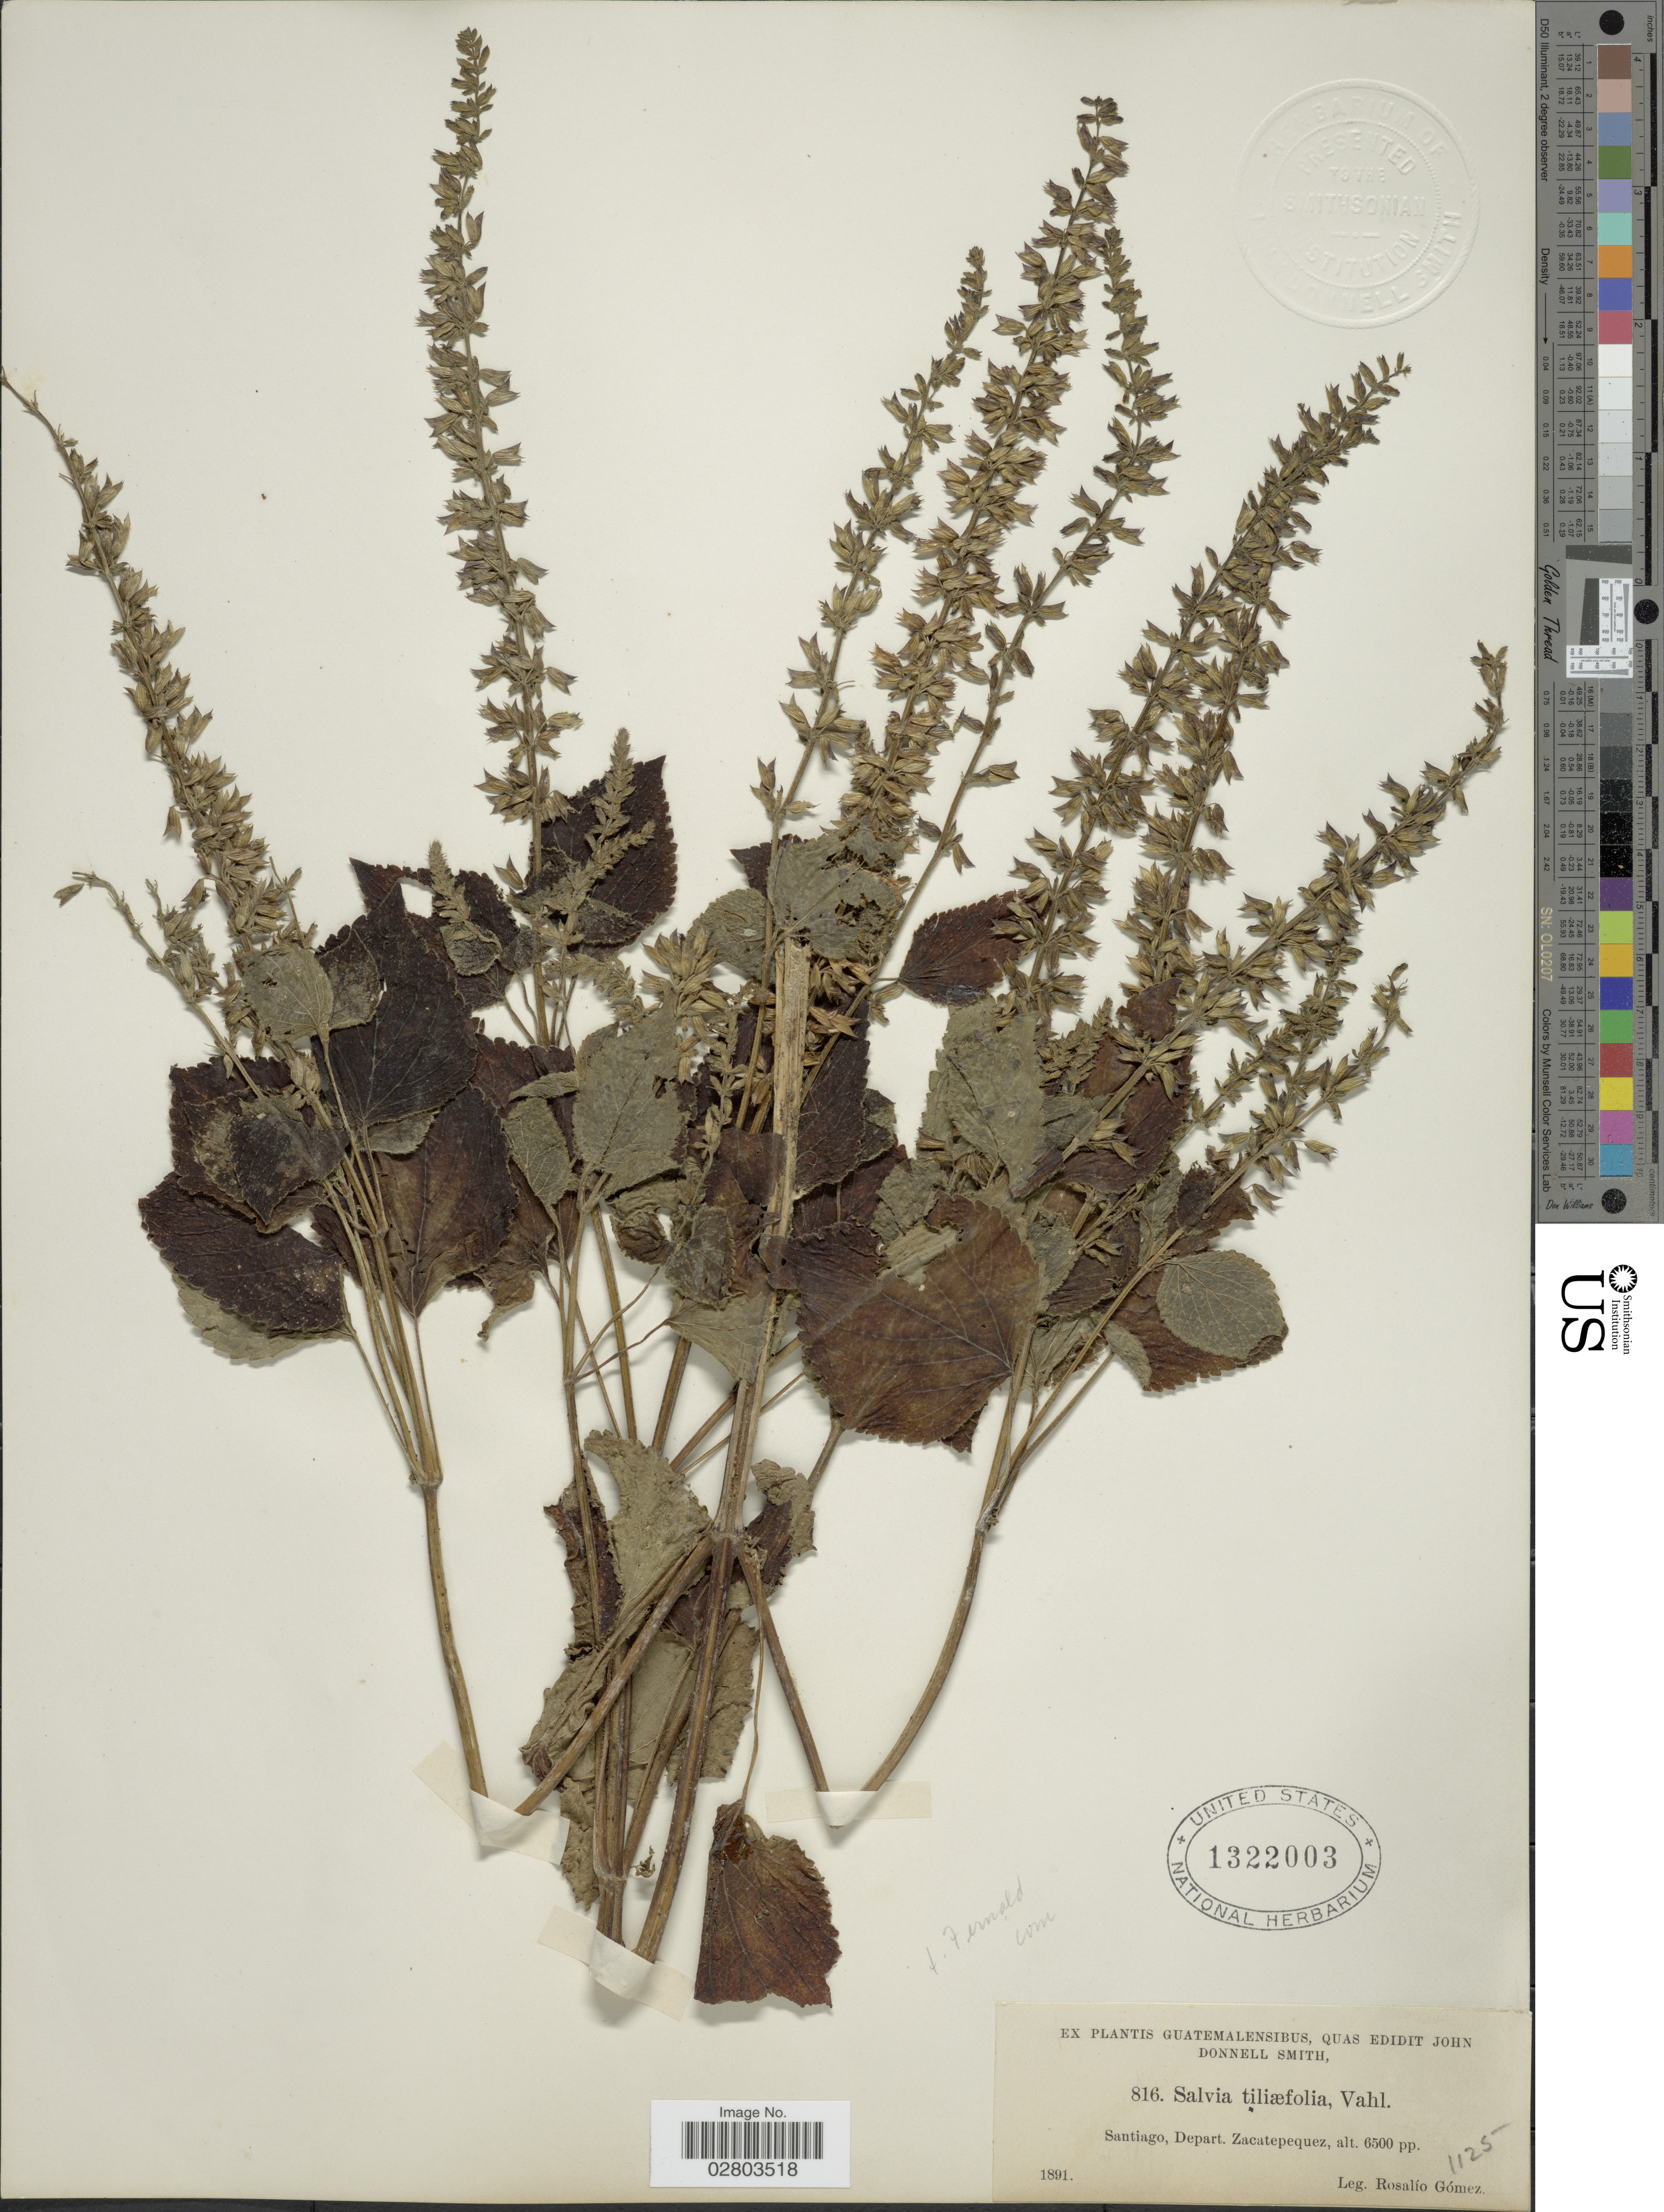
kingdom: Plantae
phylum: Tracheophyta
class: Magnoliopsida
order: Lamiales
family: Lamiaceae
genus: Salvia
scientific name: Salvia tiliifolia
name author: Vahl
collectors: R. Gómez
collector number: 1125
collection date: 1891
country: Guatemala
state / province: Sacatepéquez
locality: Santiago, Depart. Zacatepequez.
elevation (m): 1981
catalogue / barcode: US 1322003